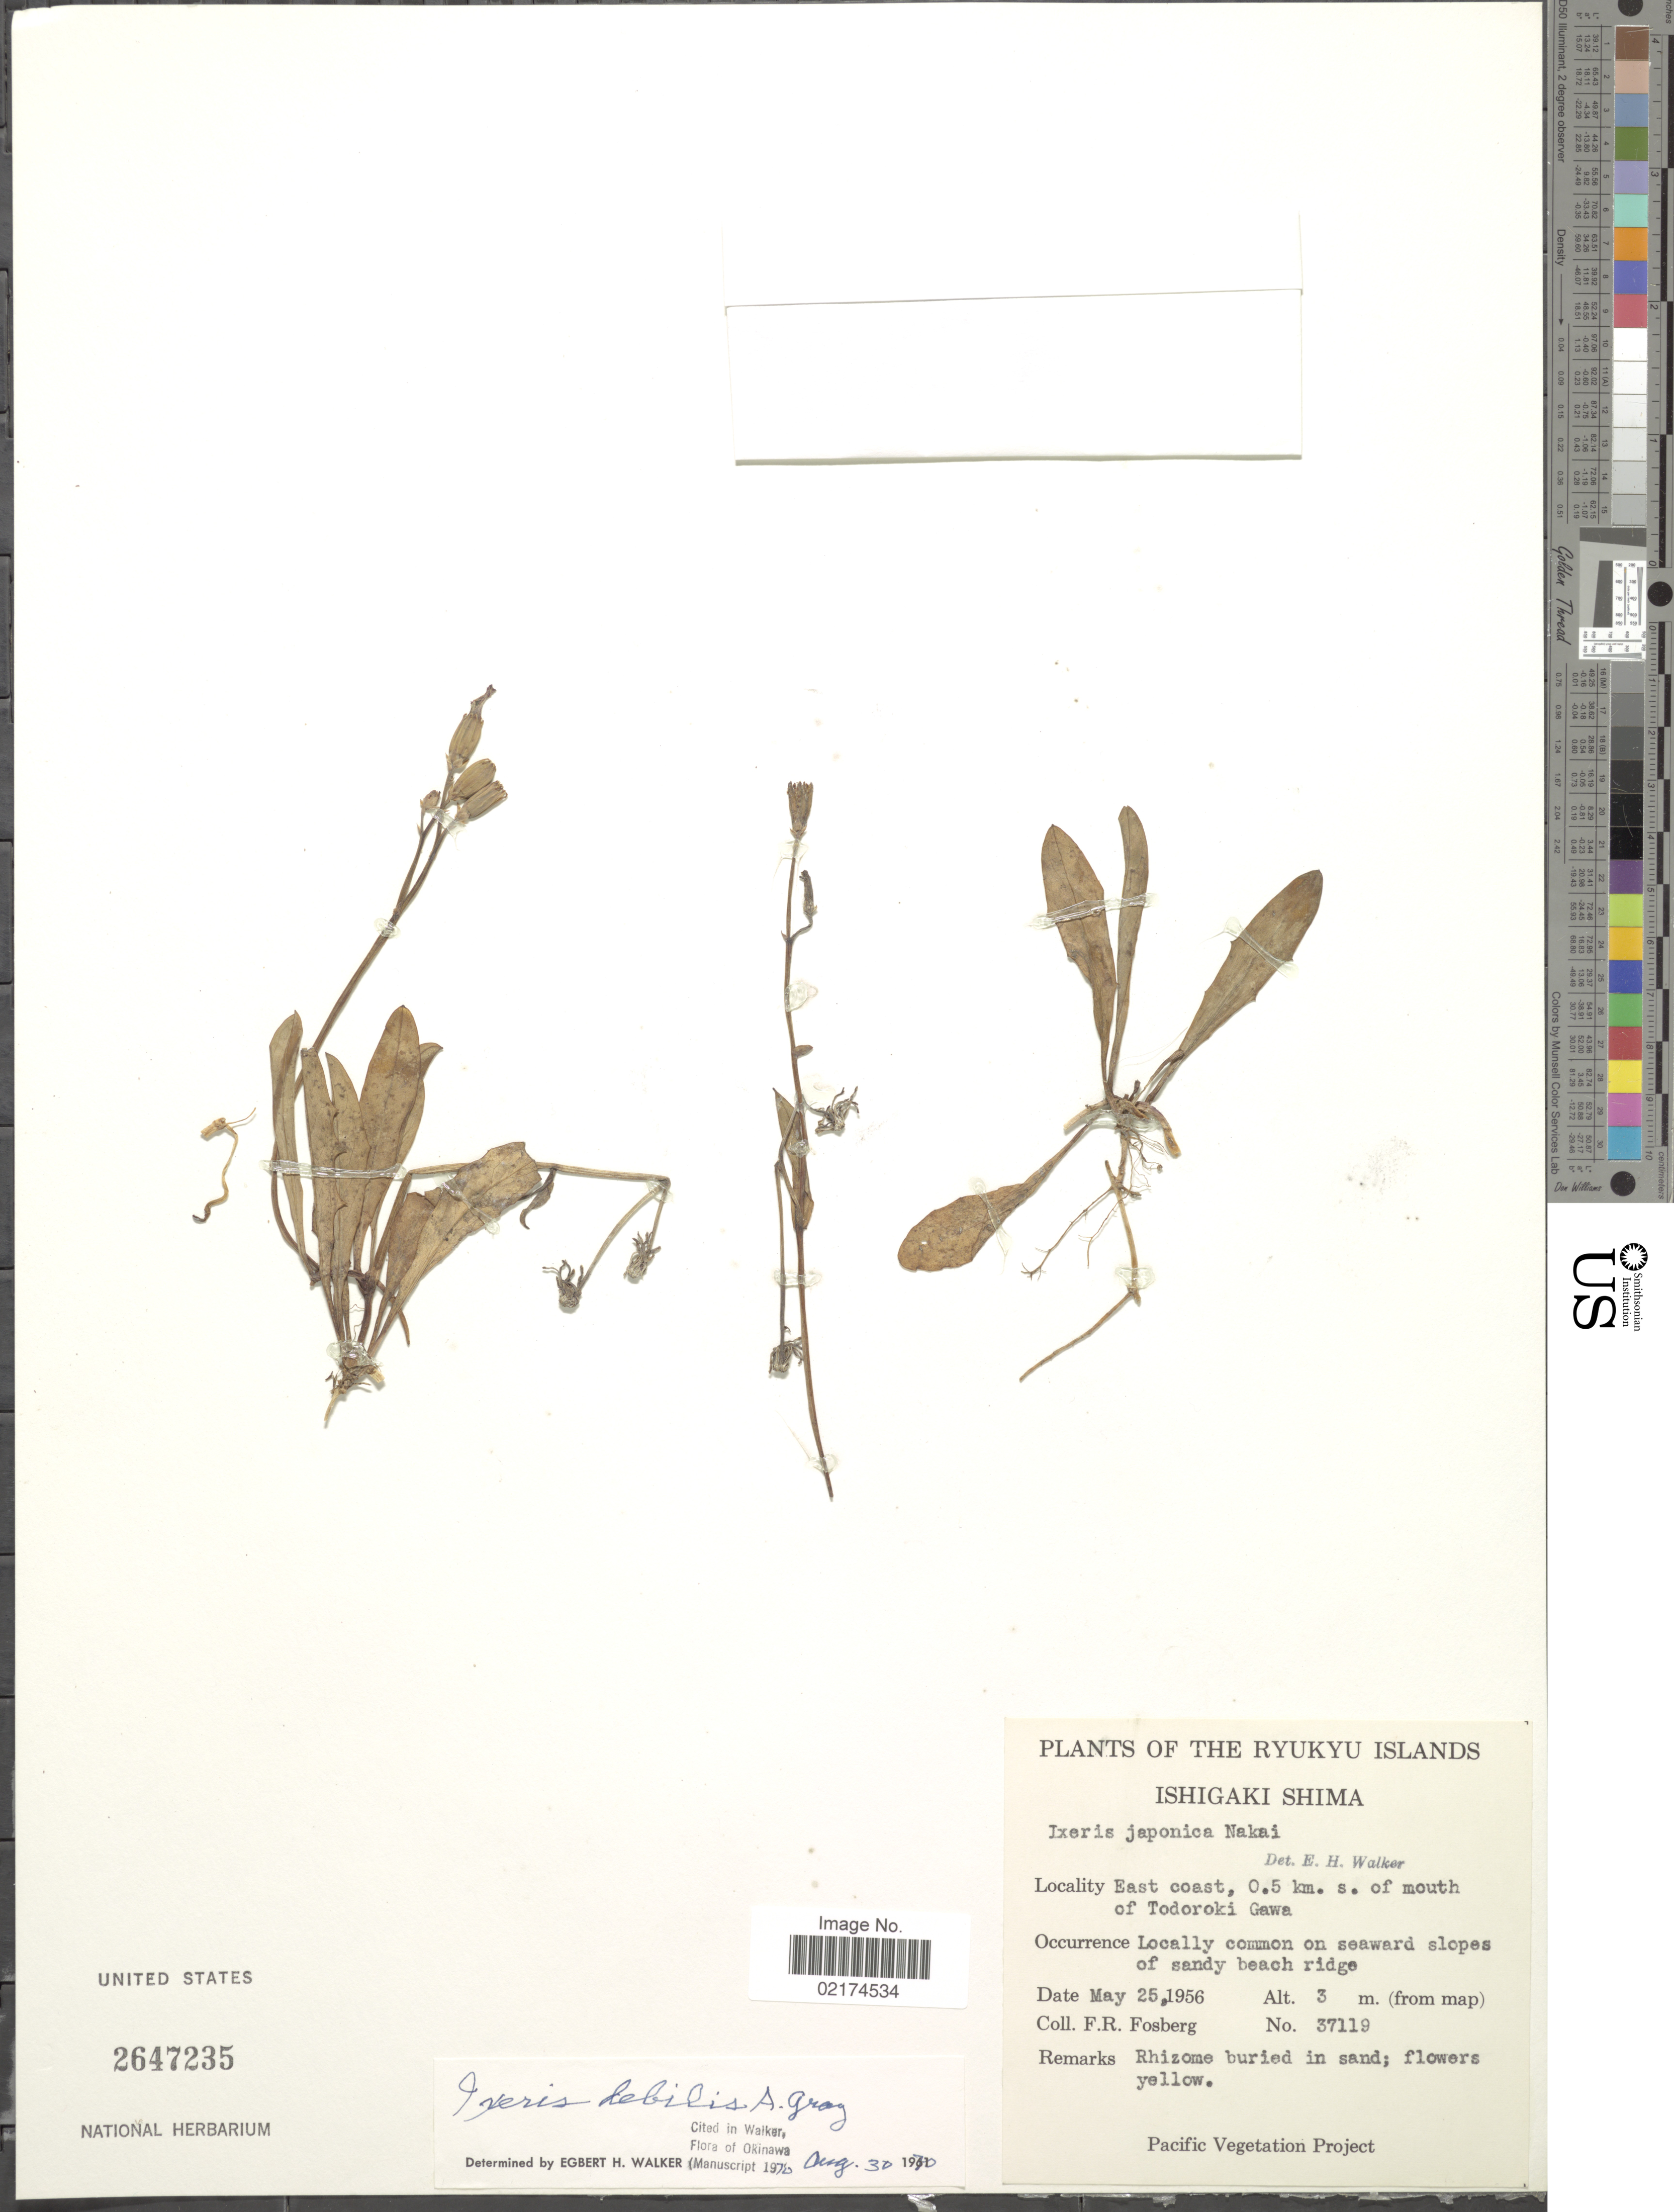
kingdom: Plantae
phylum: Tracheophyta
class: Magnoliopsida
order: Asterales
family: Asteraceae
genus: Ixeris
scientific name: Ixeris debilis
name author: (Thunb.) A. Gray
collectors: F. R. Fosberg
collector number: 37119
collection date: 1956-05-25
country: Japan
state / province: Okinawa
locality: The Ryukyu Islands, Ishigaki Shima, East coast, 0.5 km. S. of mouth of Todoroki Gawa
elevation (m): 3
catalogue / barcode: US 2647235